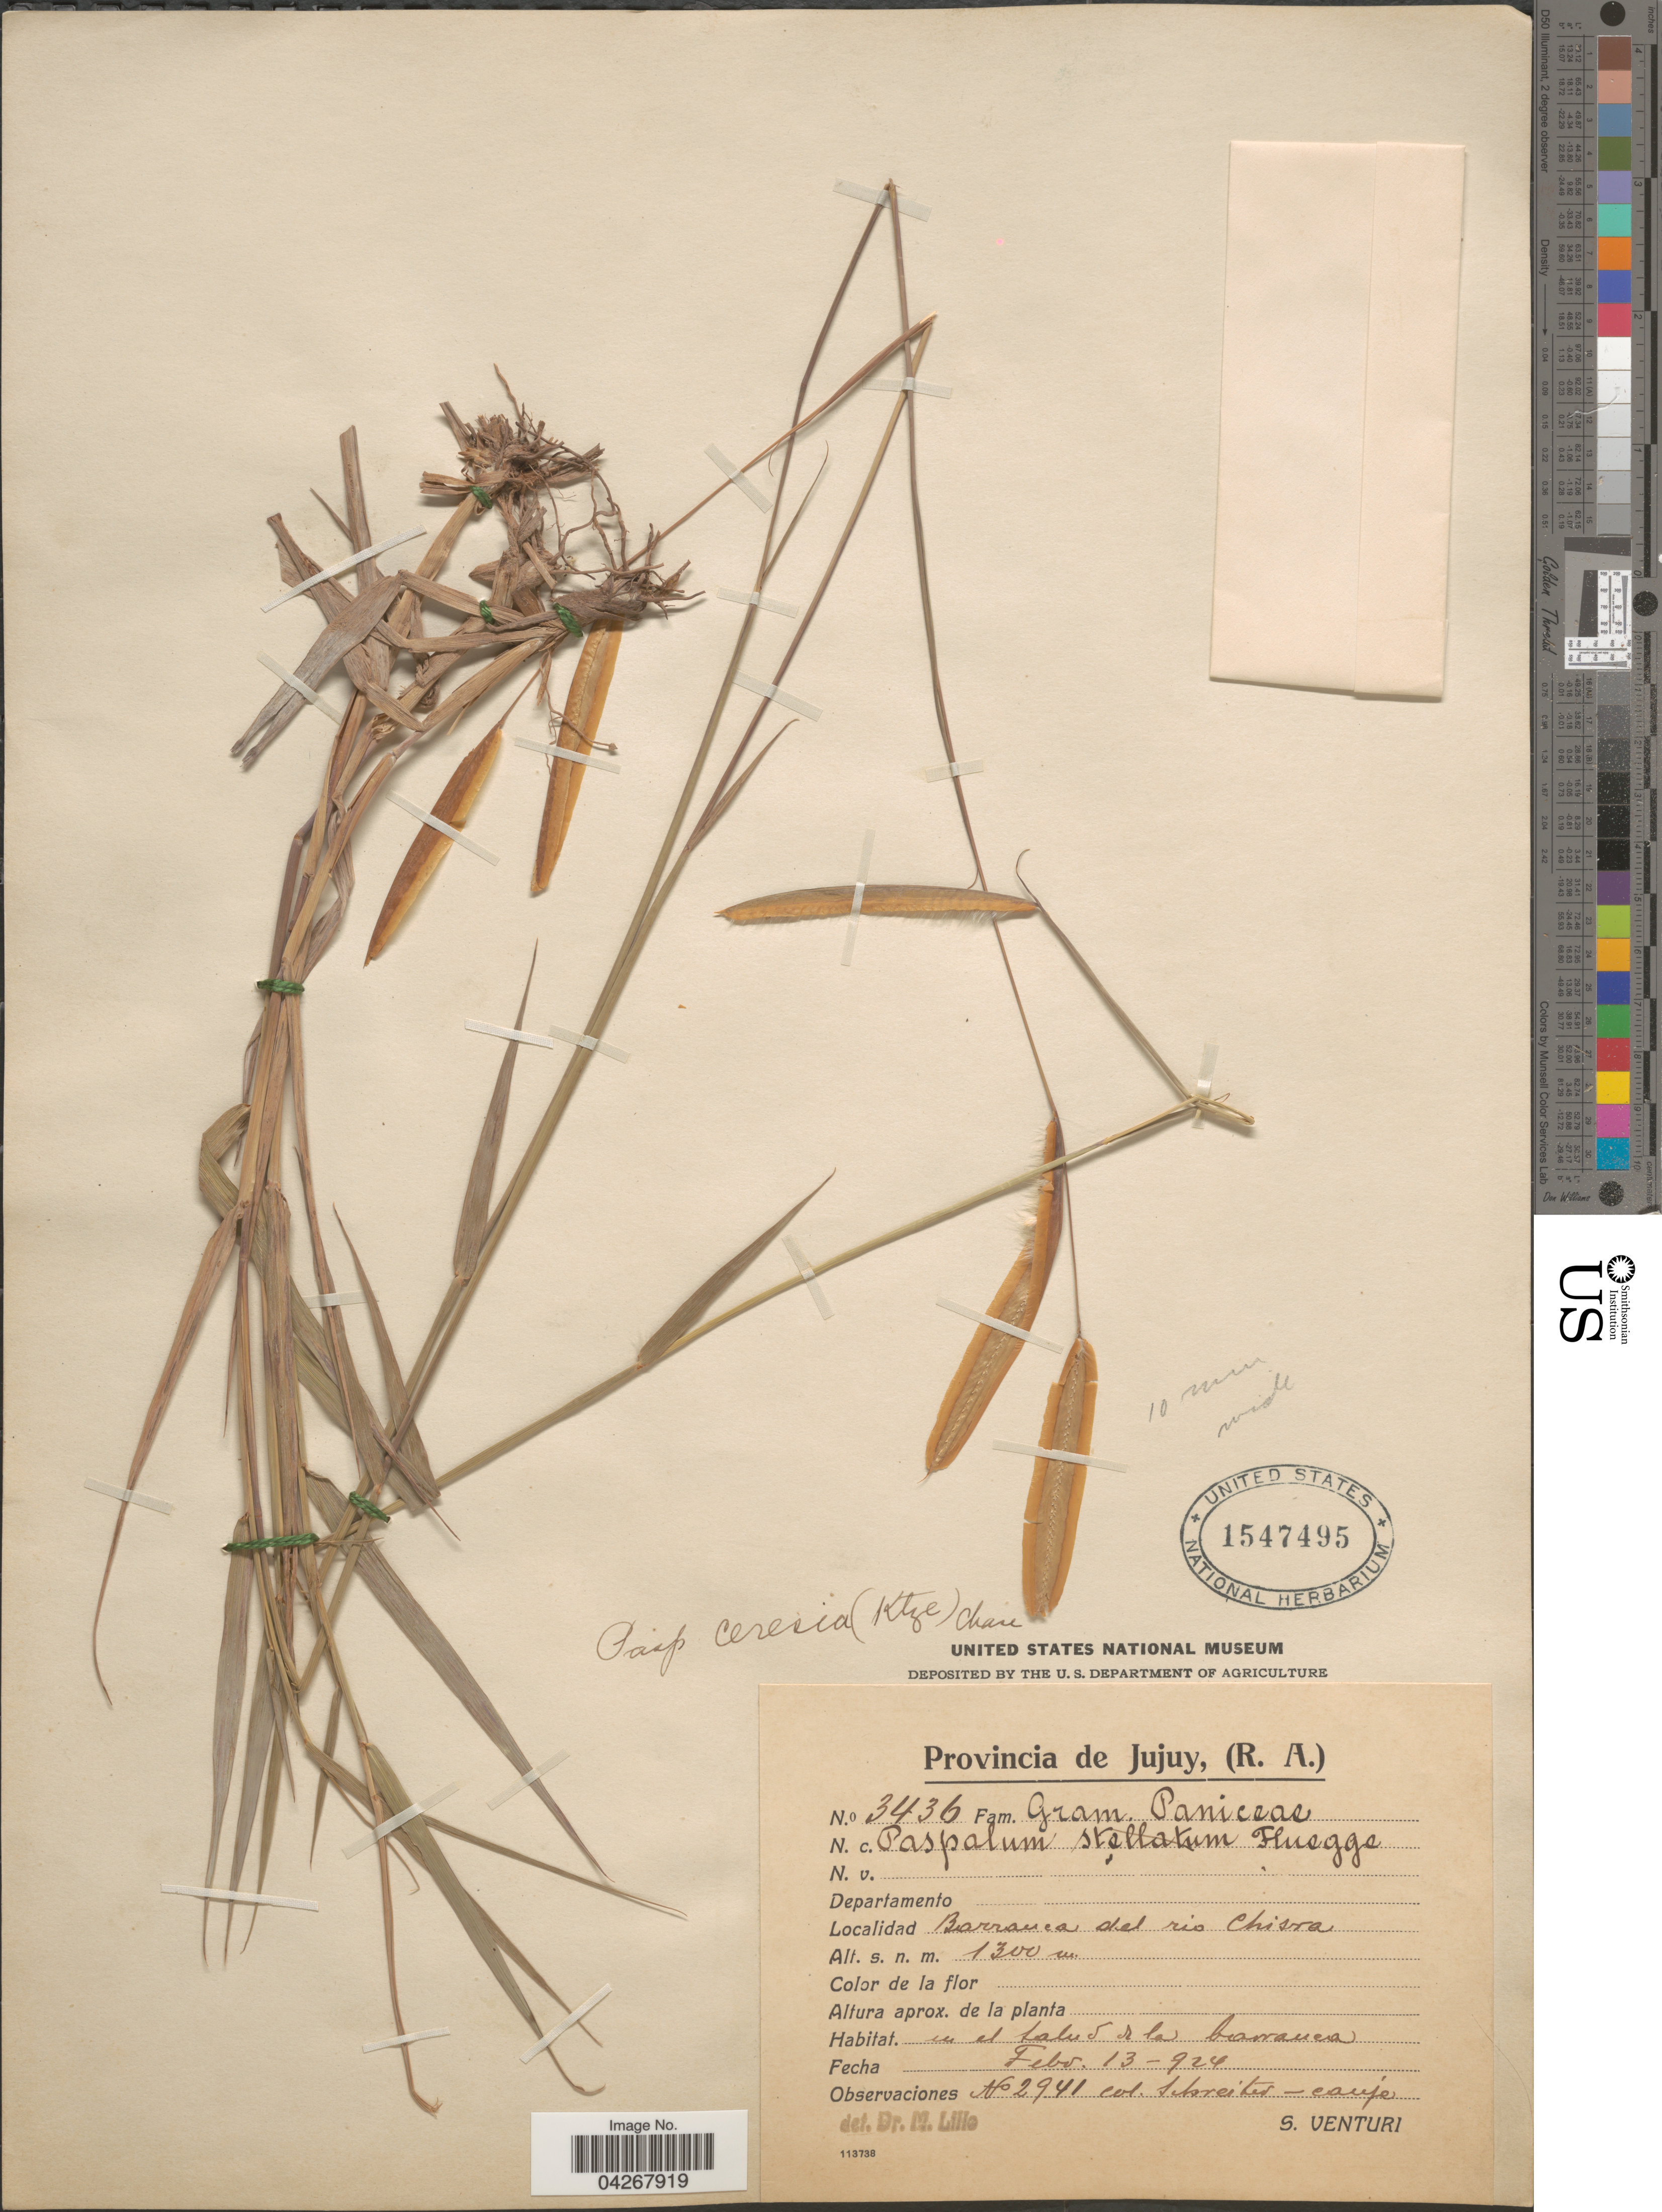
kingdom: Plantae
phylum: Tracheophyta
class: Liliopsida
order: Poales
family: Poaceae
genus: Paspalum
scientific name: Paspalum ceresia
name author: (Kuntze) Chase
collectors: S. Venturi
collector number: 3436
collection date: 1924-02-13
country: Argentina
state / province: Jujuy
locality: Barranca del rio Chiara.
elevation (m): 1300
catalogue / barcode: US 1547495